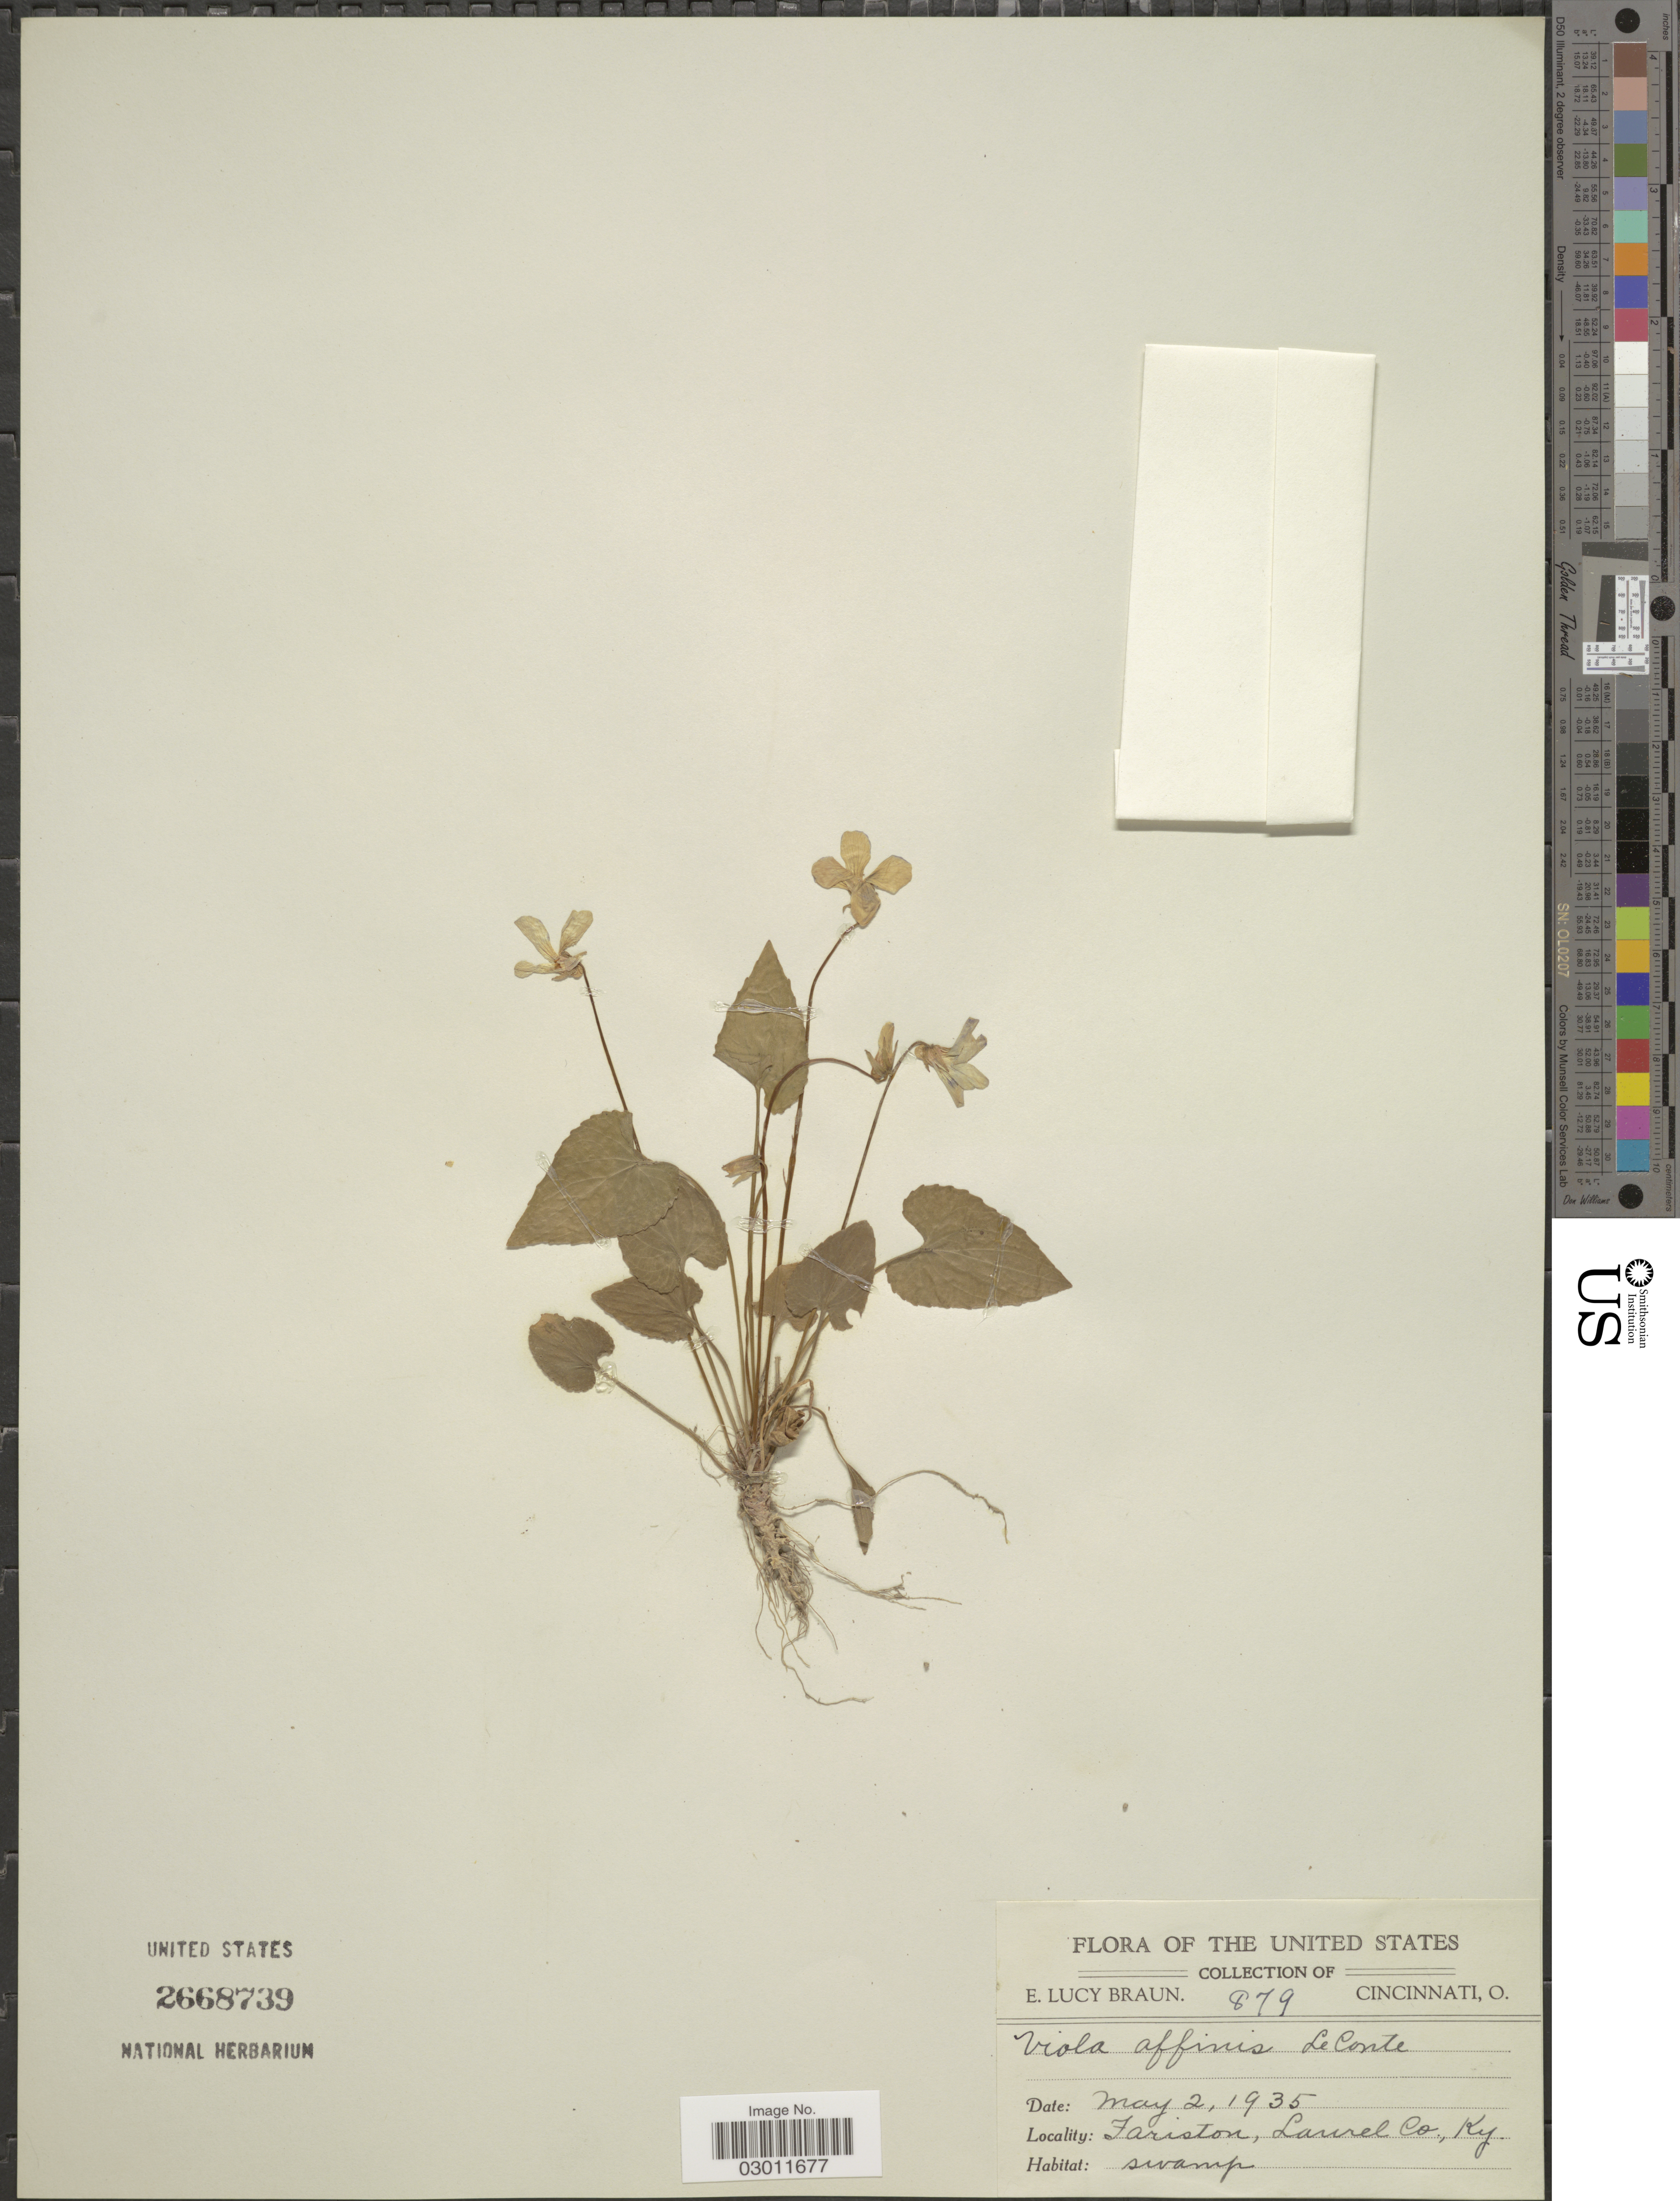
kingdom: Plantae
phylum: Tracheophyta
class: Magnoliopsida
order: Malpighiales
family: Violaceae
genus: Viola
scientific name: Viola affinis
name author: LeConte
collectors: E. L. Braun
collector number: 879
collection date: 1935-05-02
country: United States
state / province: Kentucky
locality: Fariston, Laurel Co.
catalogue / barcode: US 2668739